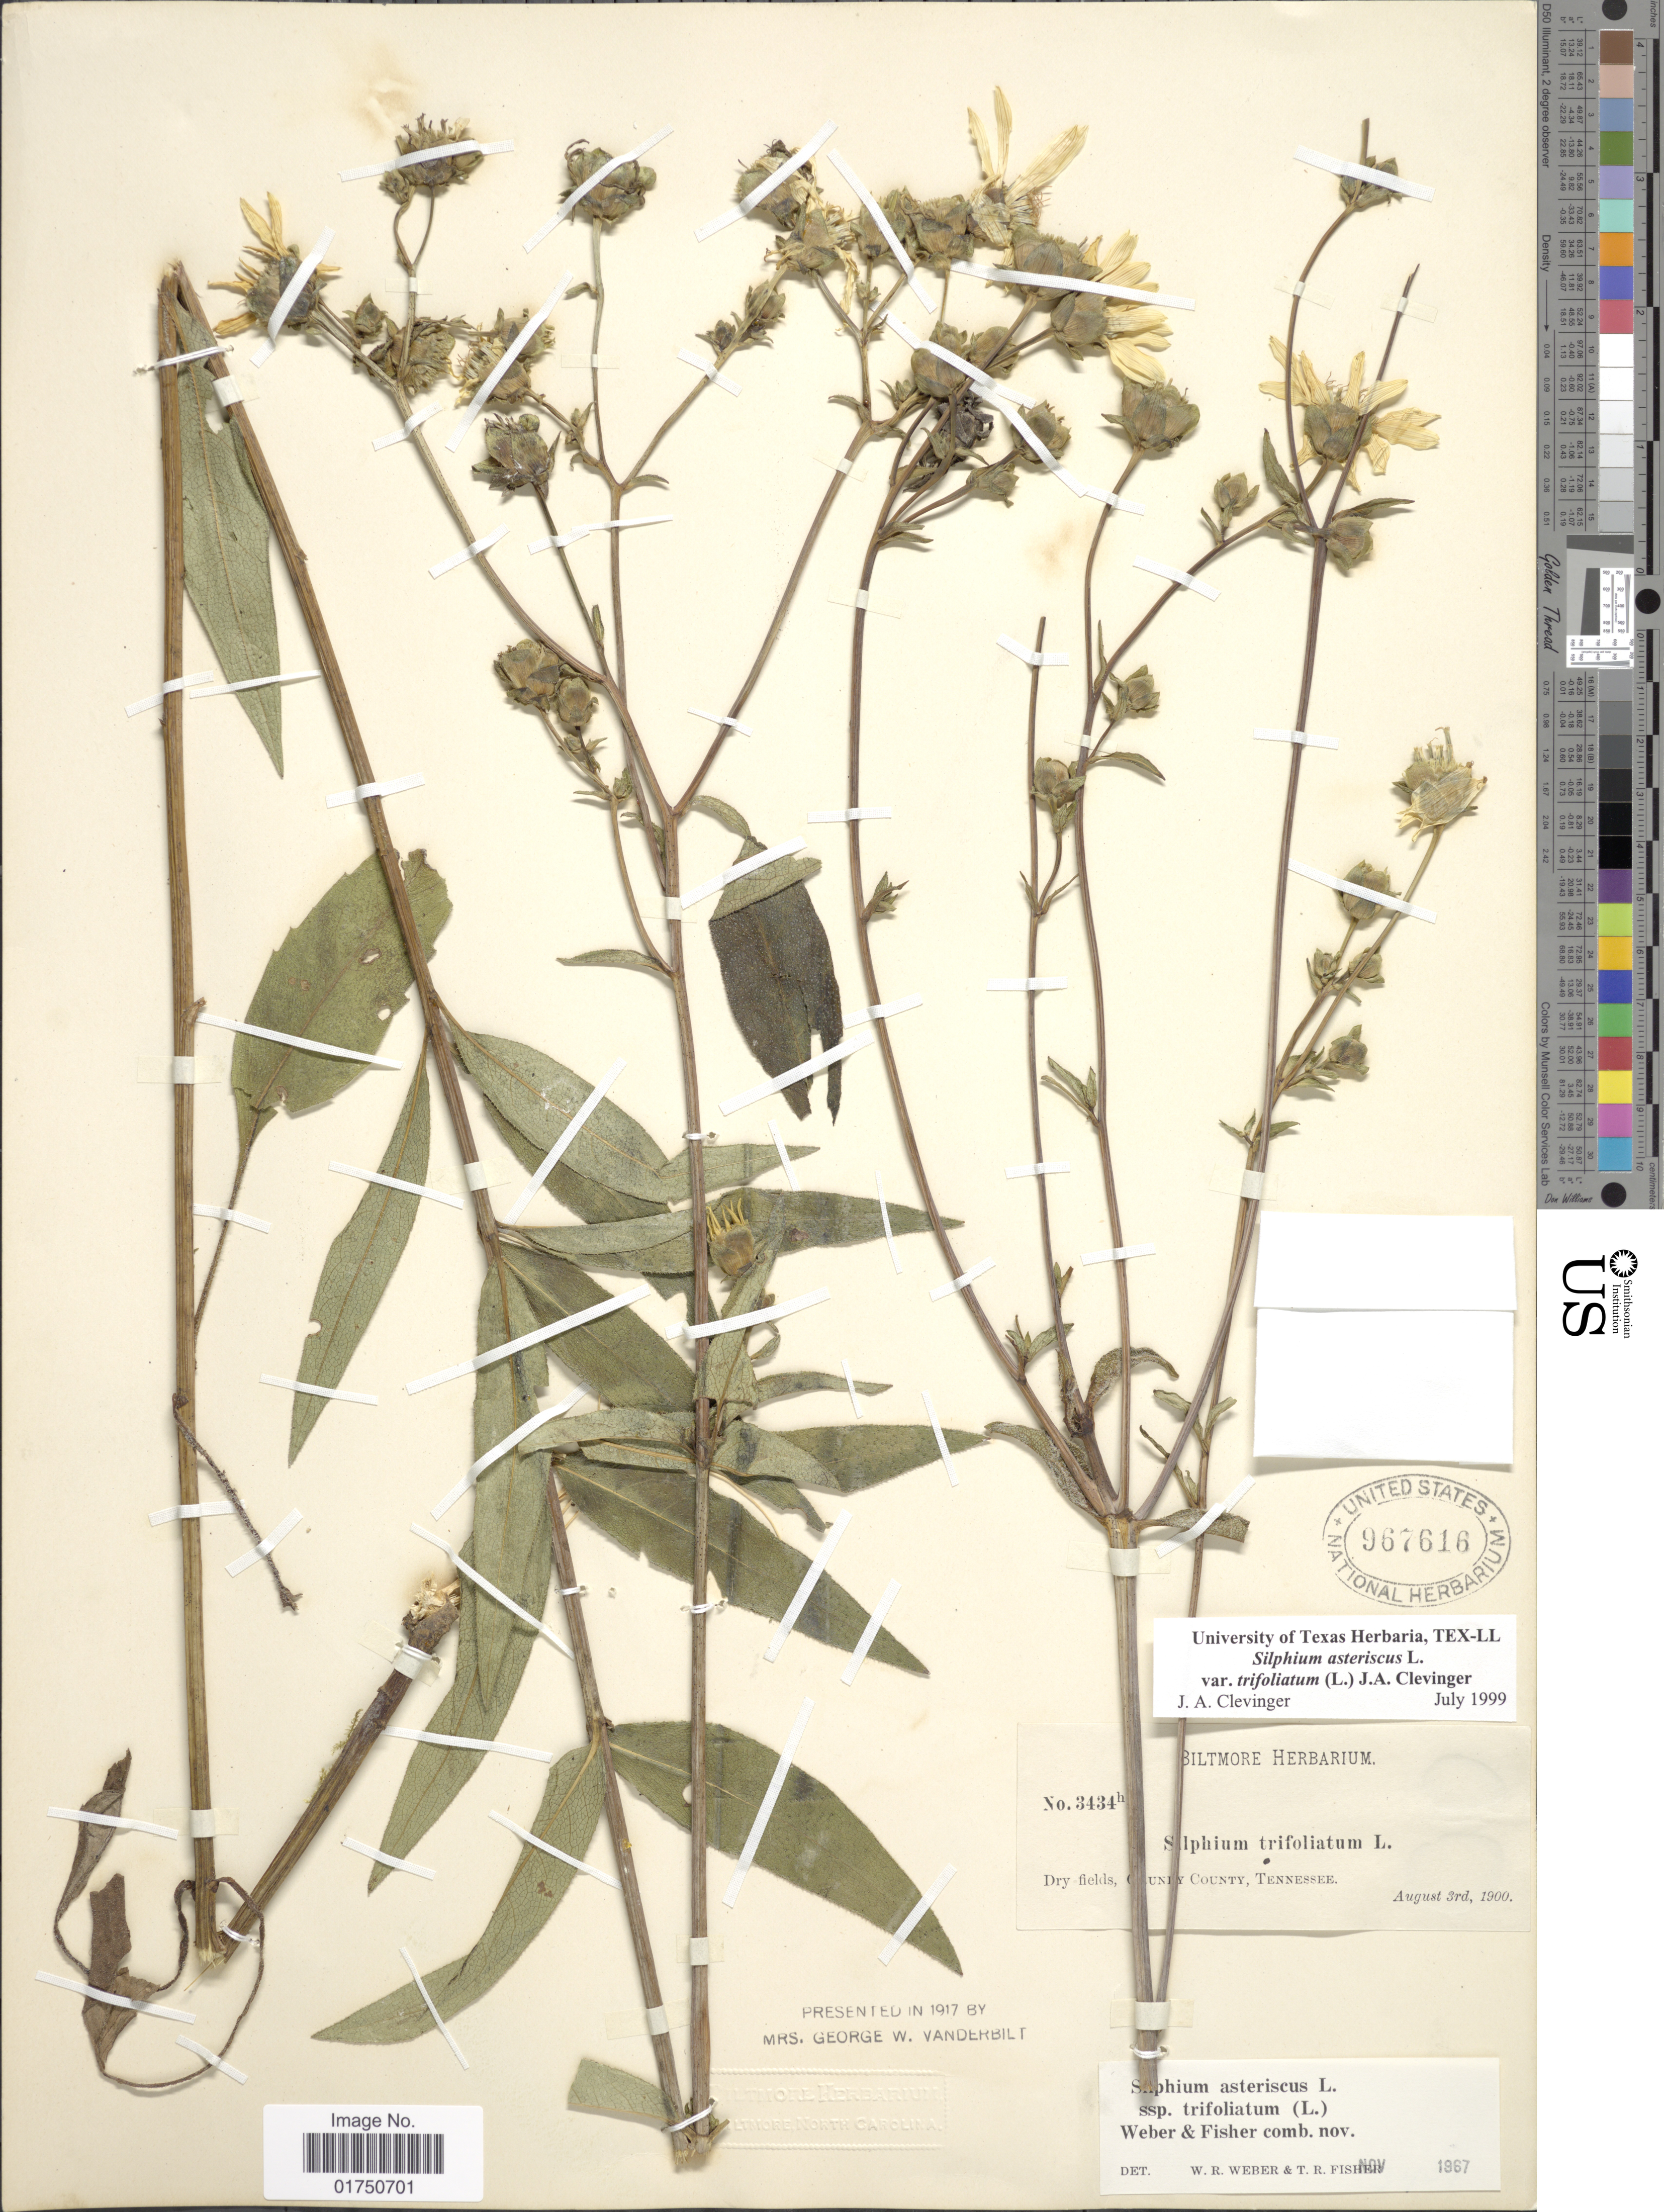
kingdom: Plantae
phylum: Tracheophyta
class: Magnoliopsida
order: Asterales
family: Asteraceae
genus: Silphium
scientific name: Silphium asteriscus var. trifoliatum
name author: (L.) Clevinger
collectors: ex herb. Biltmore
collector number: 3434h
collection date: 1900-08-03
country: United States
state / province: Tennessee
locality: Dry fields, County County, Tennessee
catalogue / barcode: US 967616